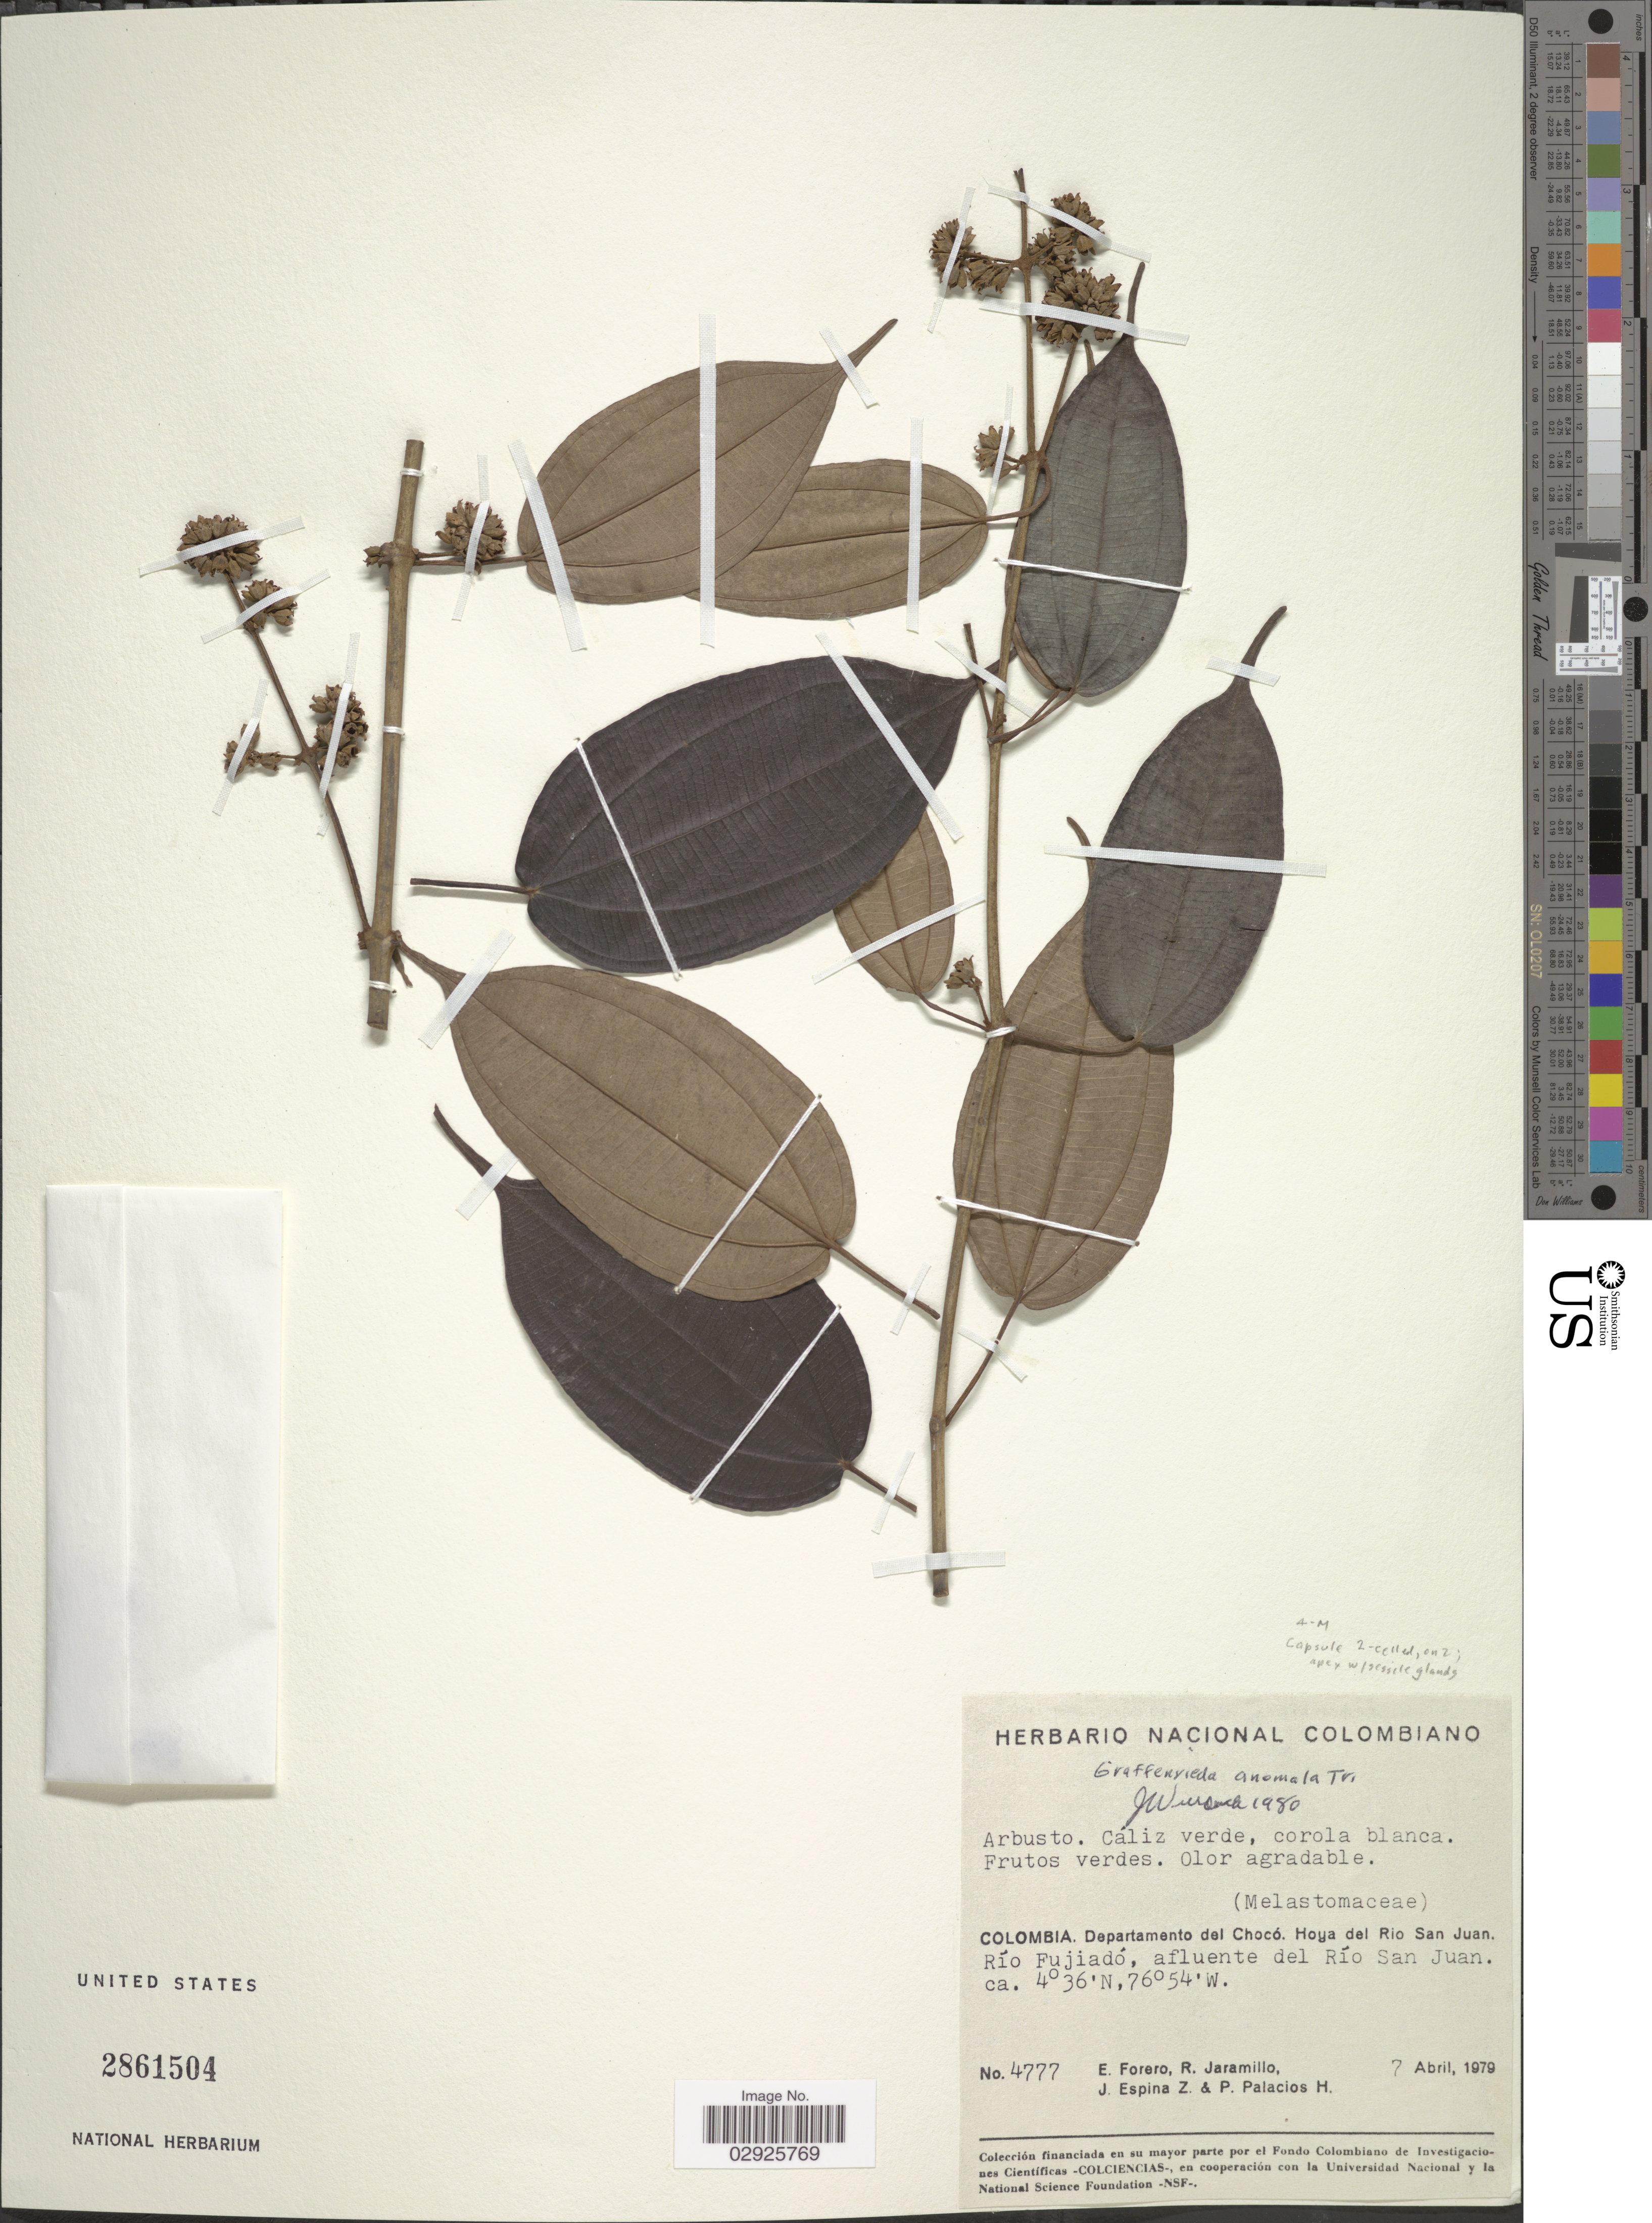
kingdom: Plantae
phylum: Tracheophyta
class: Magnoliopsida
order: Myrtales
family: Melastomataceae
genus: Graffenrieda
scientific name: Graffenrieda anomala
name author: Triana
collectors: E. Forero, R. Jaramillo, J. Espina & P. Palacios H.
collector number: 4777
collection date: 1979-04-07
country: Colombia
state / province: Chocó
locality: Departamento del Chocó. Hoya del Rio San Juan. Río Fujiadó, afluente del Río San Juan.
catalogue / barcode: US 2861504